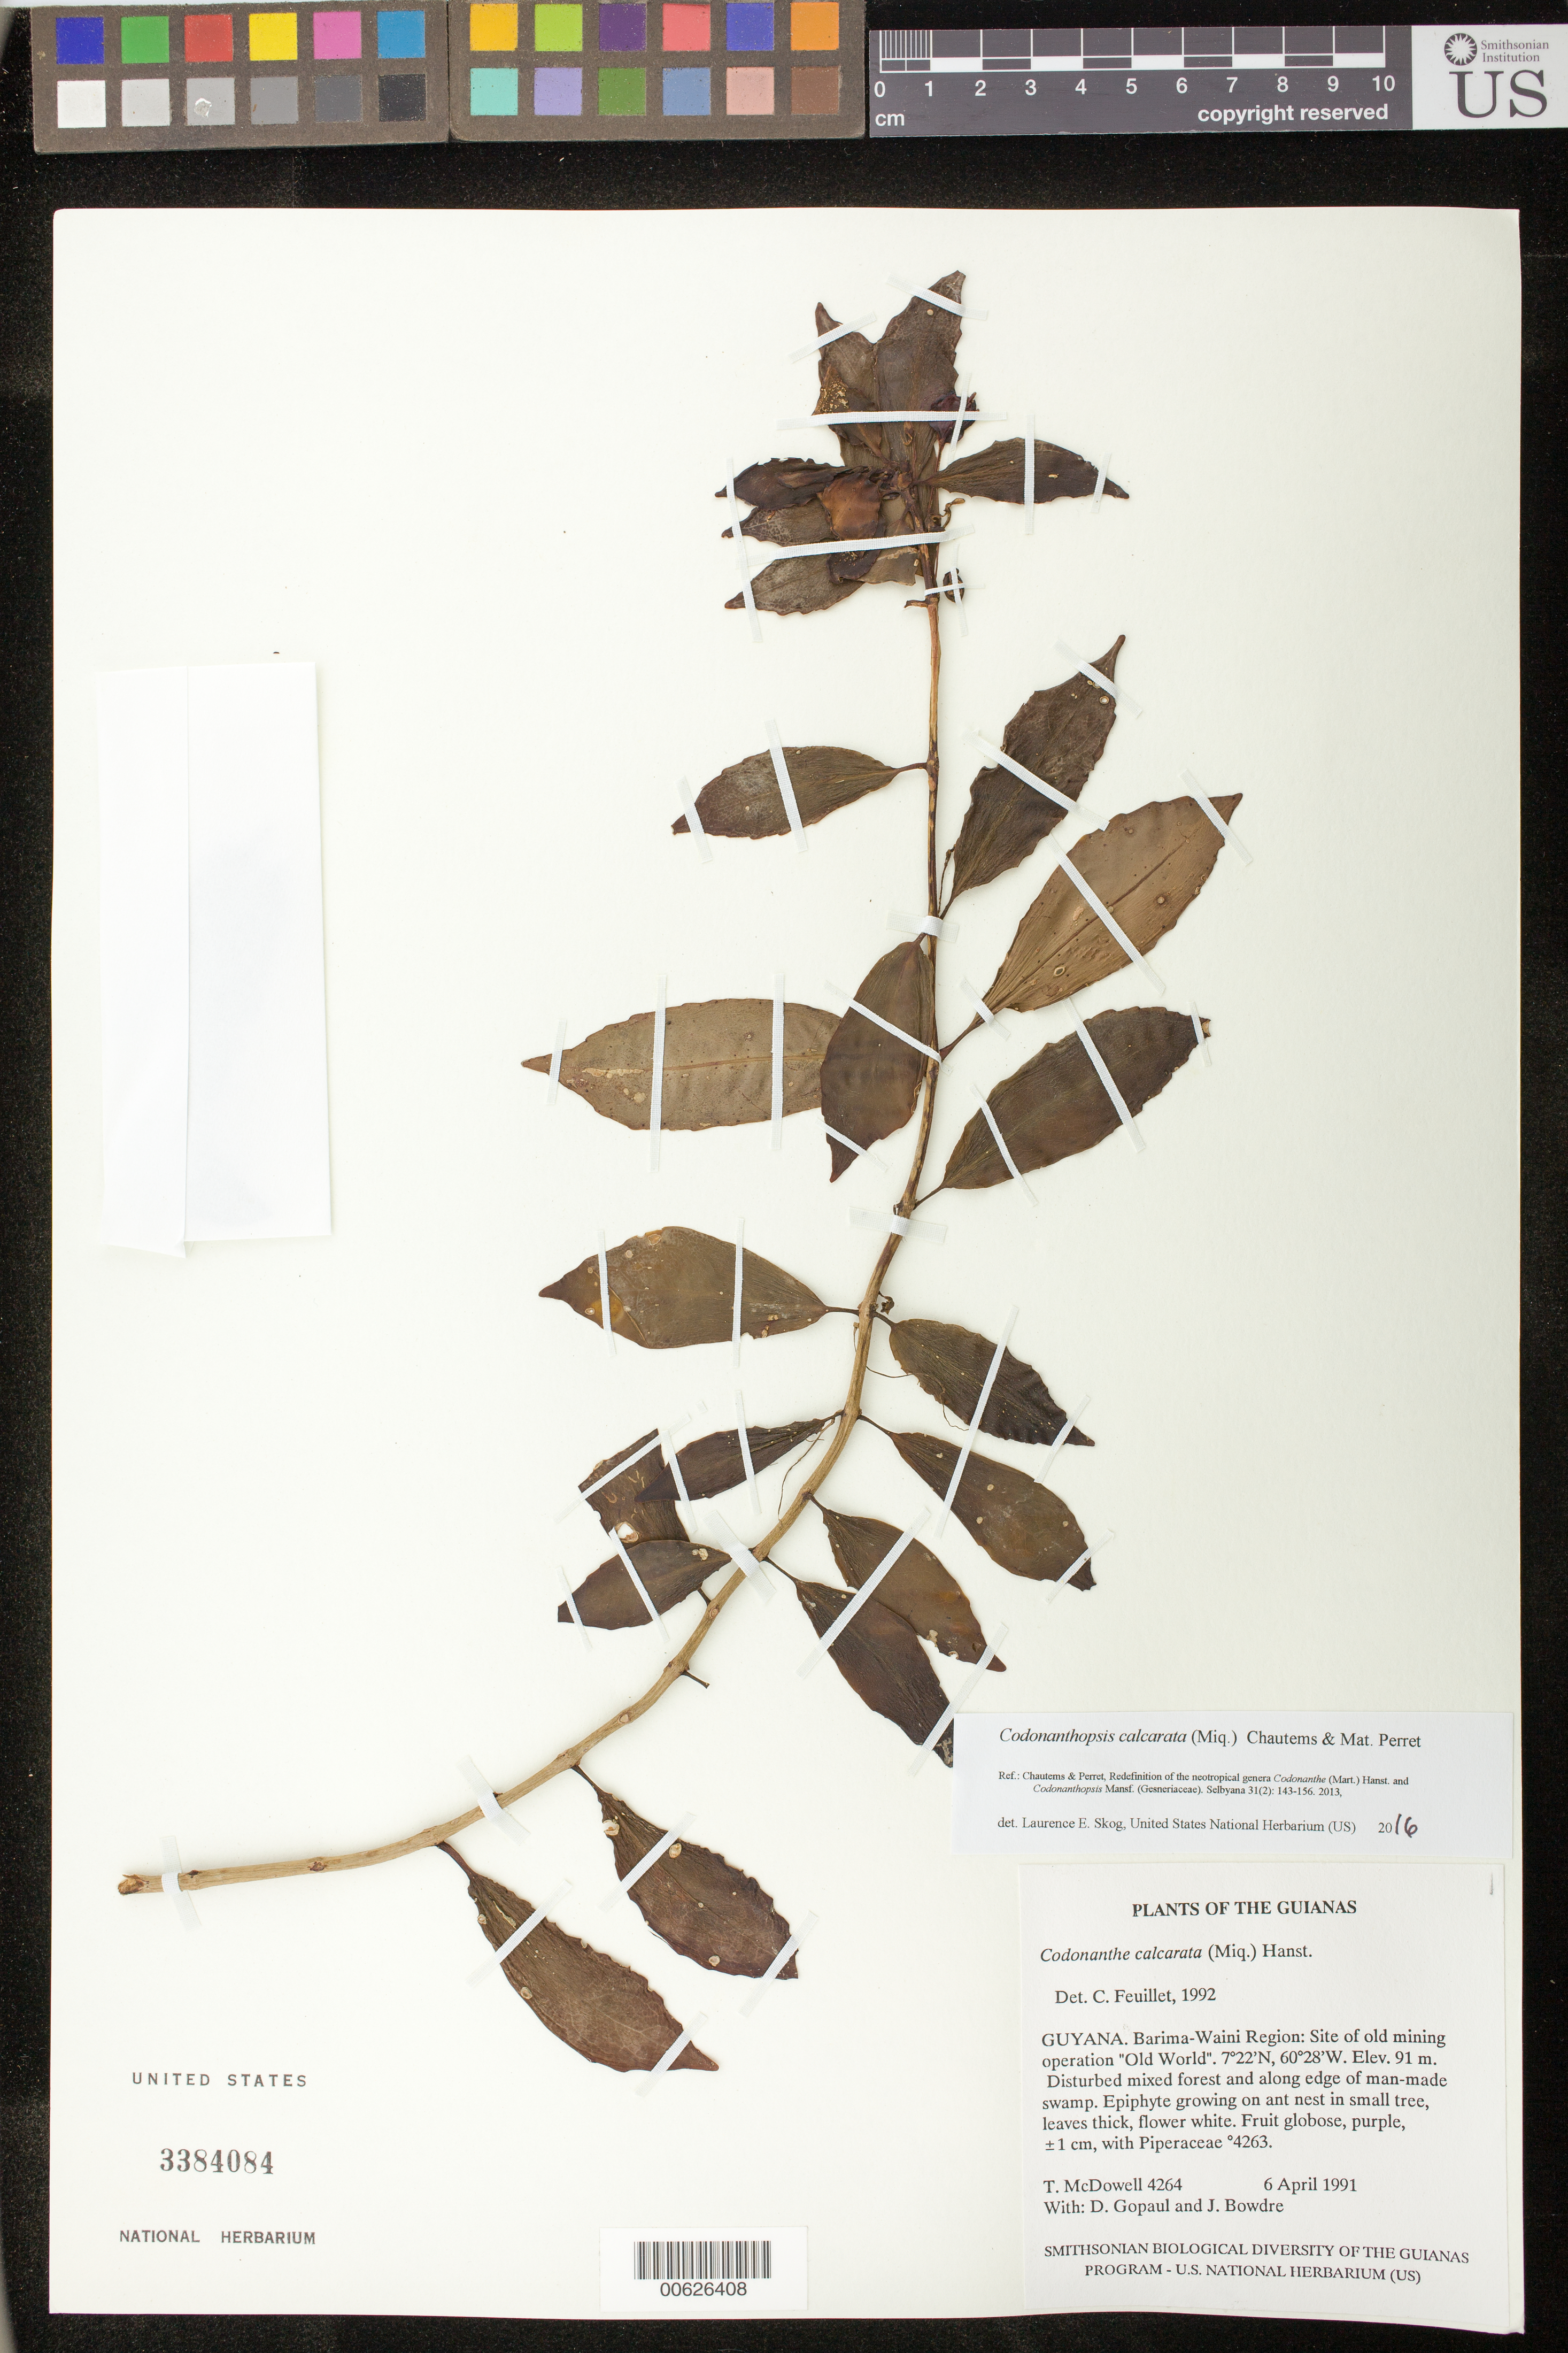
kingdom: Plantae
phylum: Tracheophyta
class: Magnoliopsida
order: Lamiales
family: Gesneriaceae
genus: Codonanthopsis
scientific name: Codonanthopsis calcarata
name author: (Miq.) Chautems & Mat.Perret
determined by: Skog, Laurence E.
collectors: T. McDowell, D. Gopaul & J. Bowdre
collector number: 4264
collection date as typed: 06 Apr 1991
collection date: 1991-04-06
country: Guyana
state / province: Barima-Waini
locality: Site of old mining operation "Old World"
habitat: Disturbed mixed forest and along edge of man-made swamp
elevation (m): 91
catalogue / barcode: US 3384084